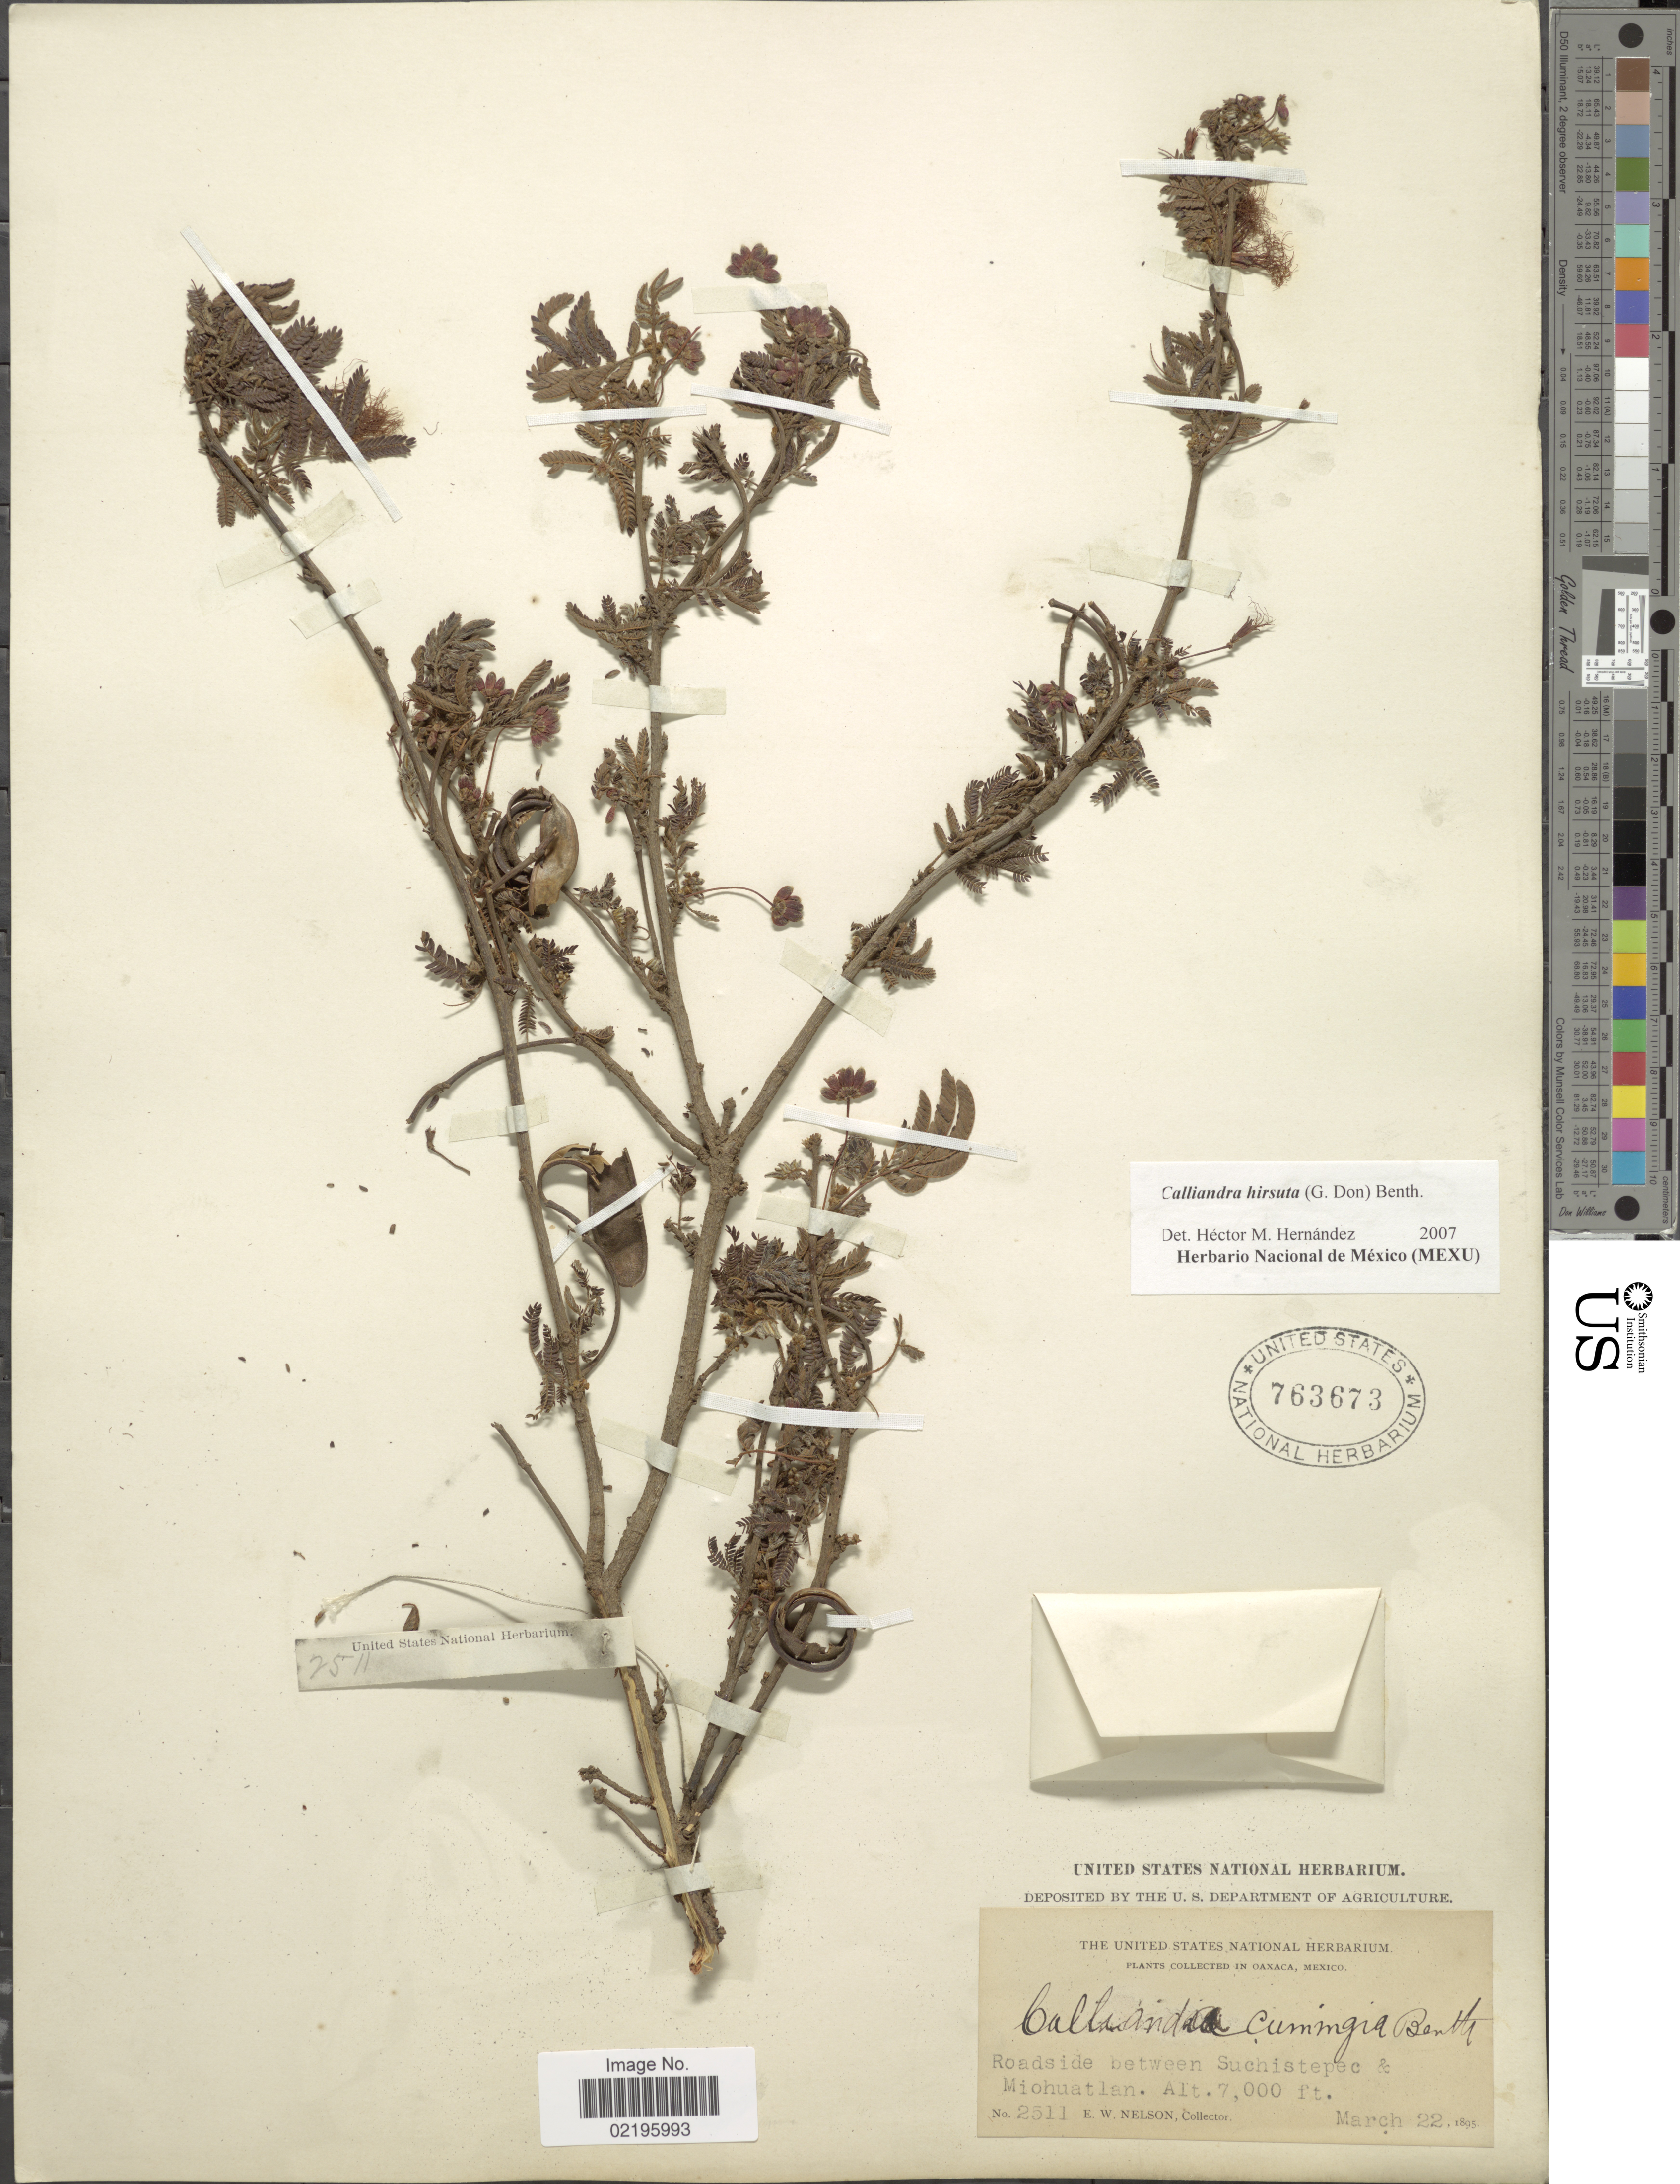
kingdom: Plantae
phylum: Tracheophyta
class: Magnoliopsida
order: Fabales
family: Fabaceae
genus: Calliandra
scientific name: Calliandra tergemina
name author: (L.) Benth.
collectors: E. W. Nelson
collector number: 2511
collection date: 1895-03-22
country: Mexico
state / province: Oaxaca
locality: Roadside between Suchistepec & Miohuatlan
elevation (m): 2134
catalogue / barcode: US 763673